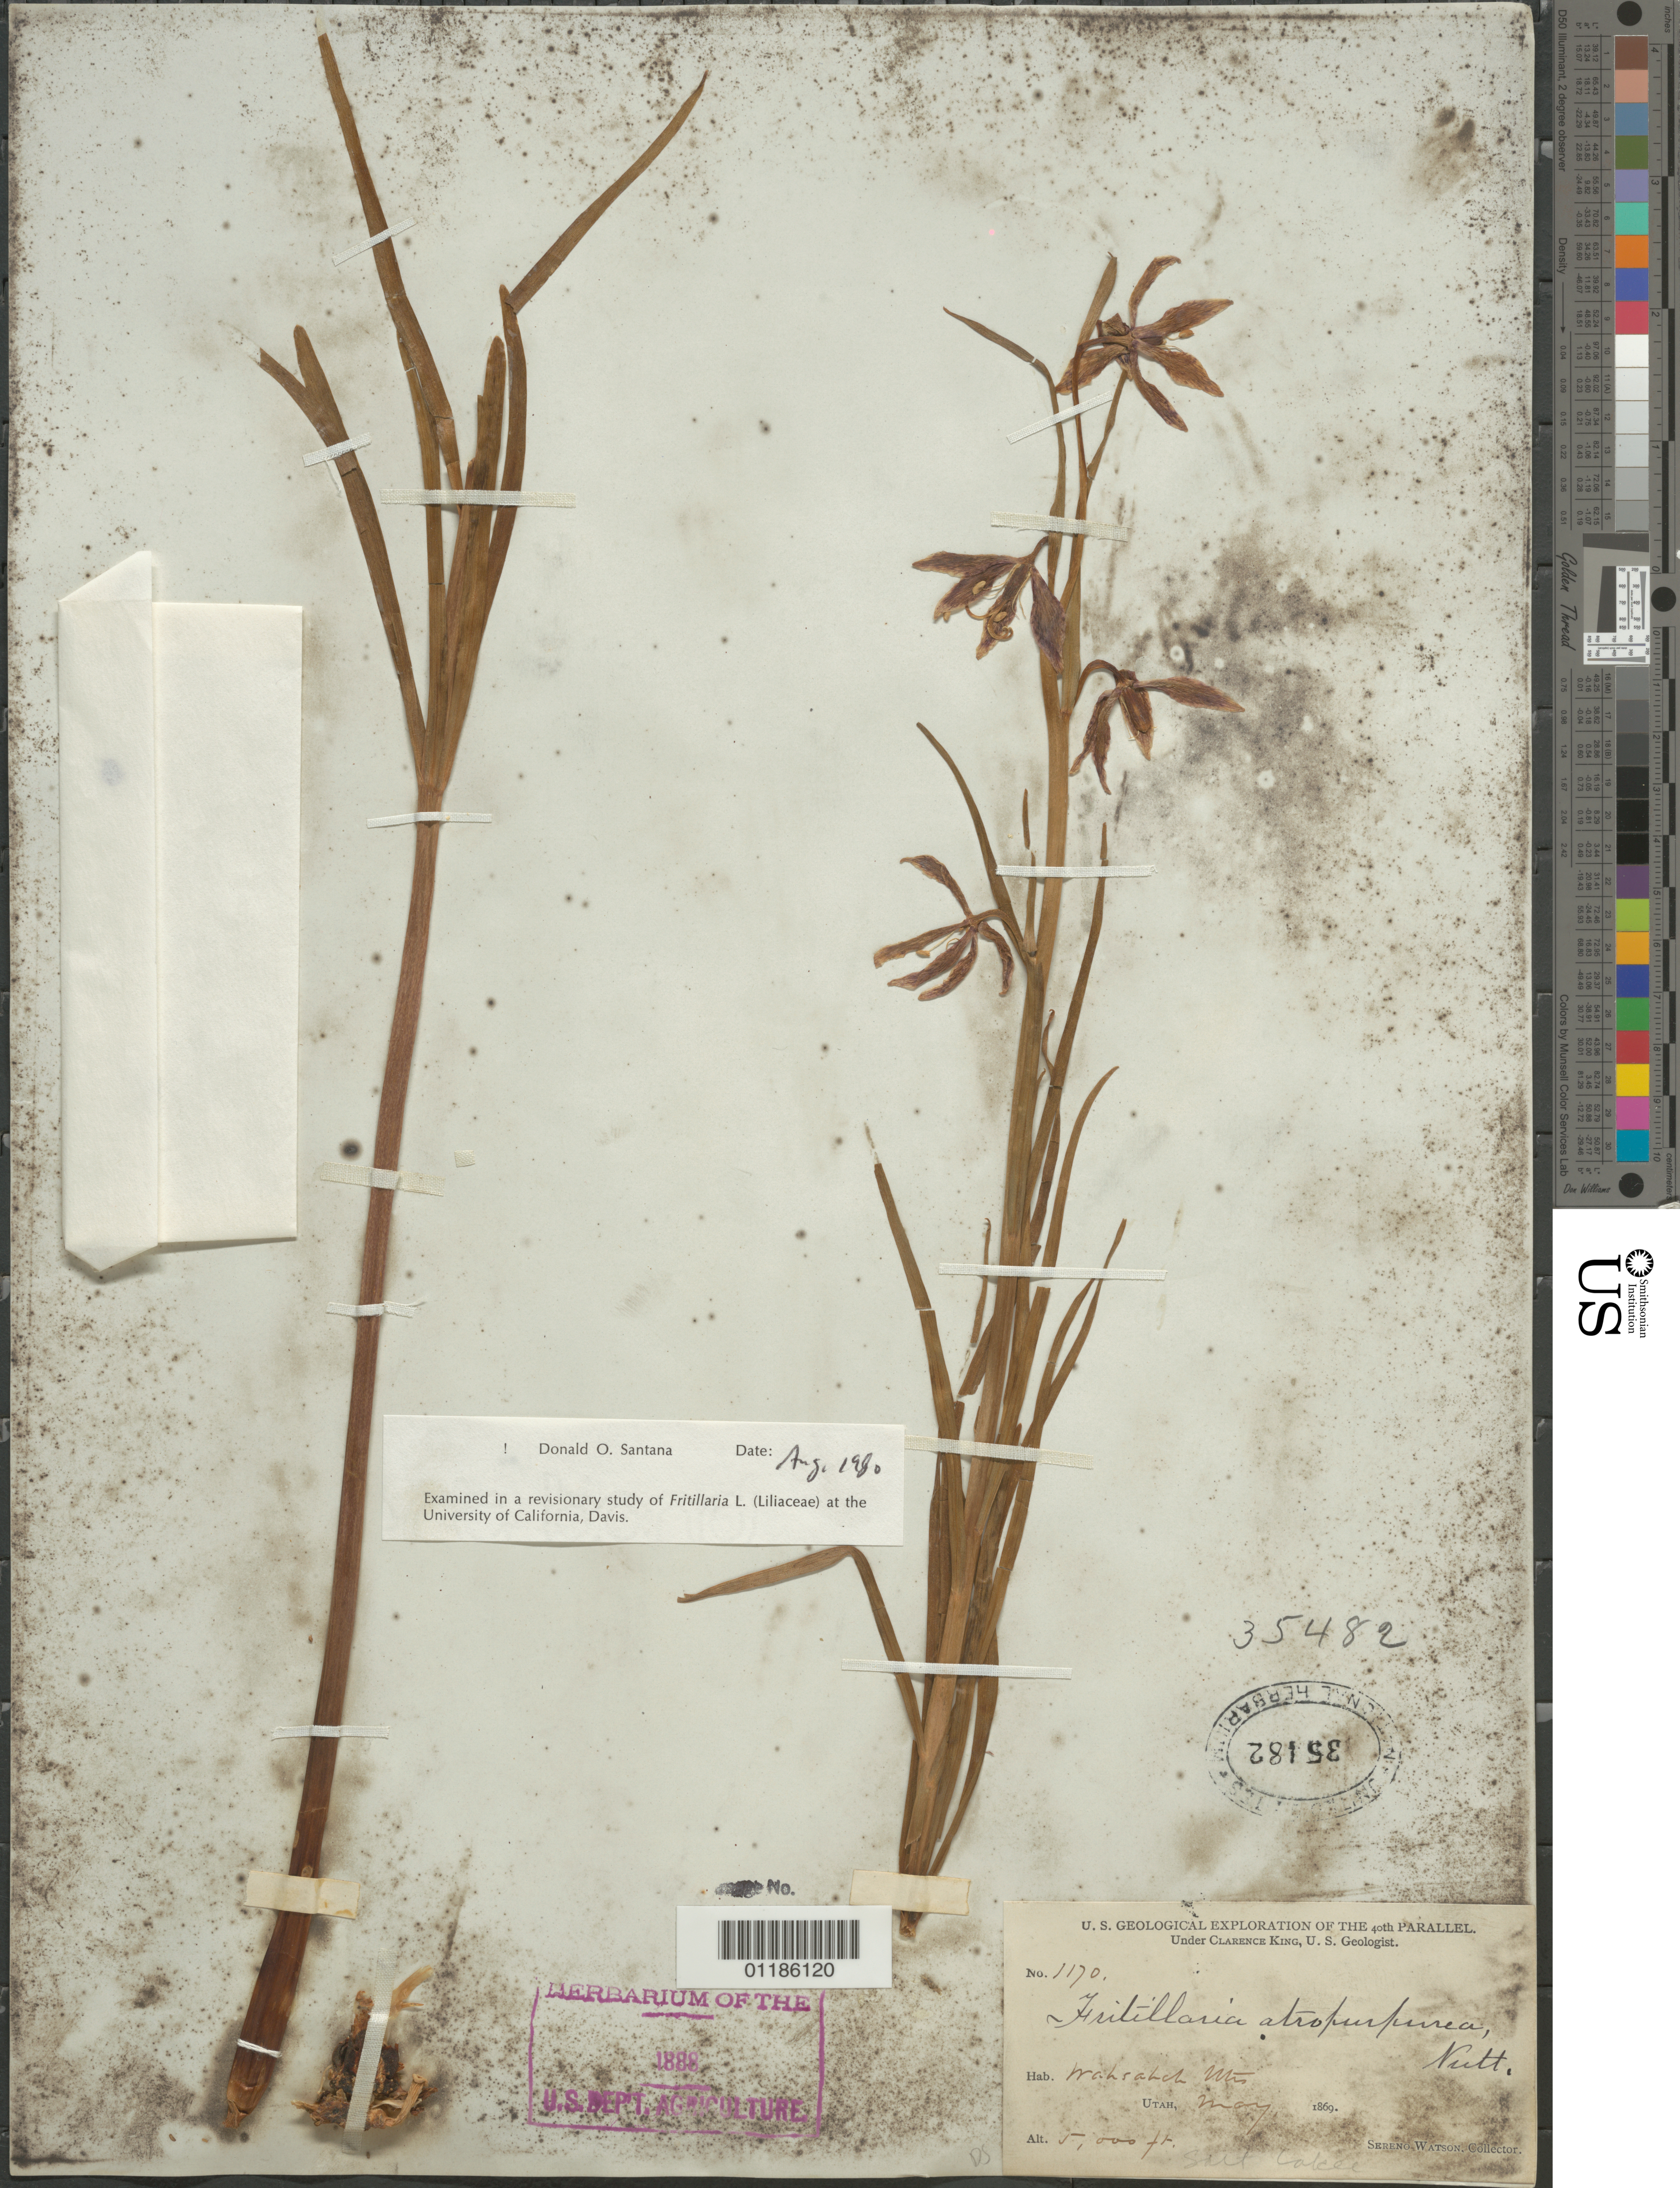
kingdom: Plantae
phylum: Tracheophyta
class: Liliopsida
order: Liliales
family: Liliaceae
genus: Fritillaria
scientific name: Fritillaria atropurpurea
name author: Nutt.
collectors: S. Watson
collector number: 1170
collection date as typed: May 1869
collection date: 1869-05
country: United States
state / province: Utah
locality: Wasatch Mts.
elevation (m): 1524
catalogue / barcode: US 35482